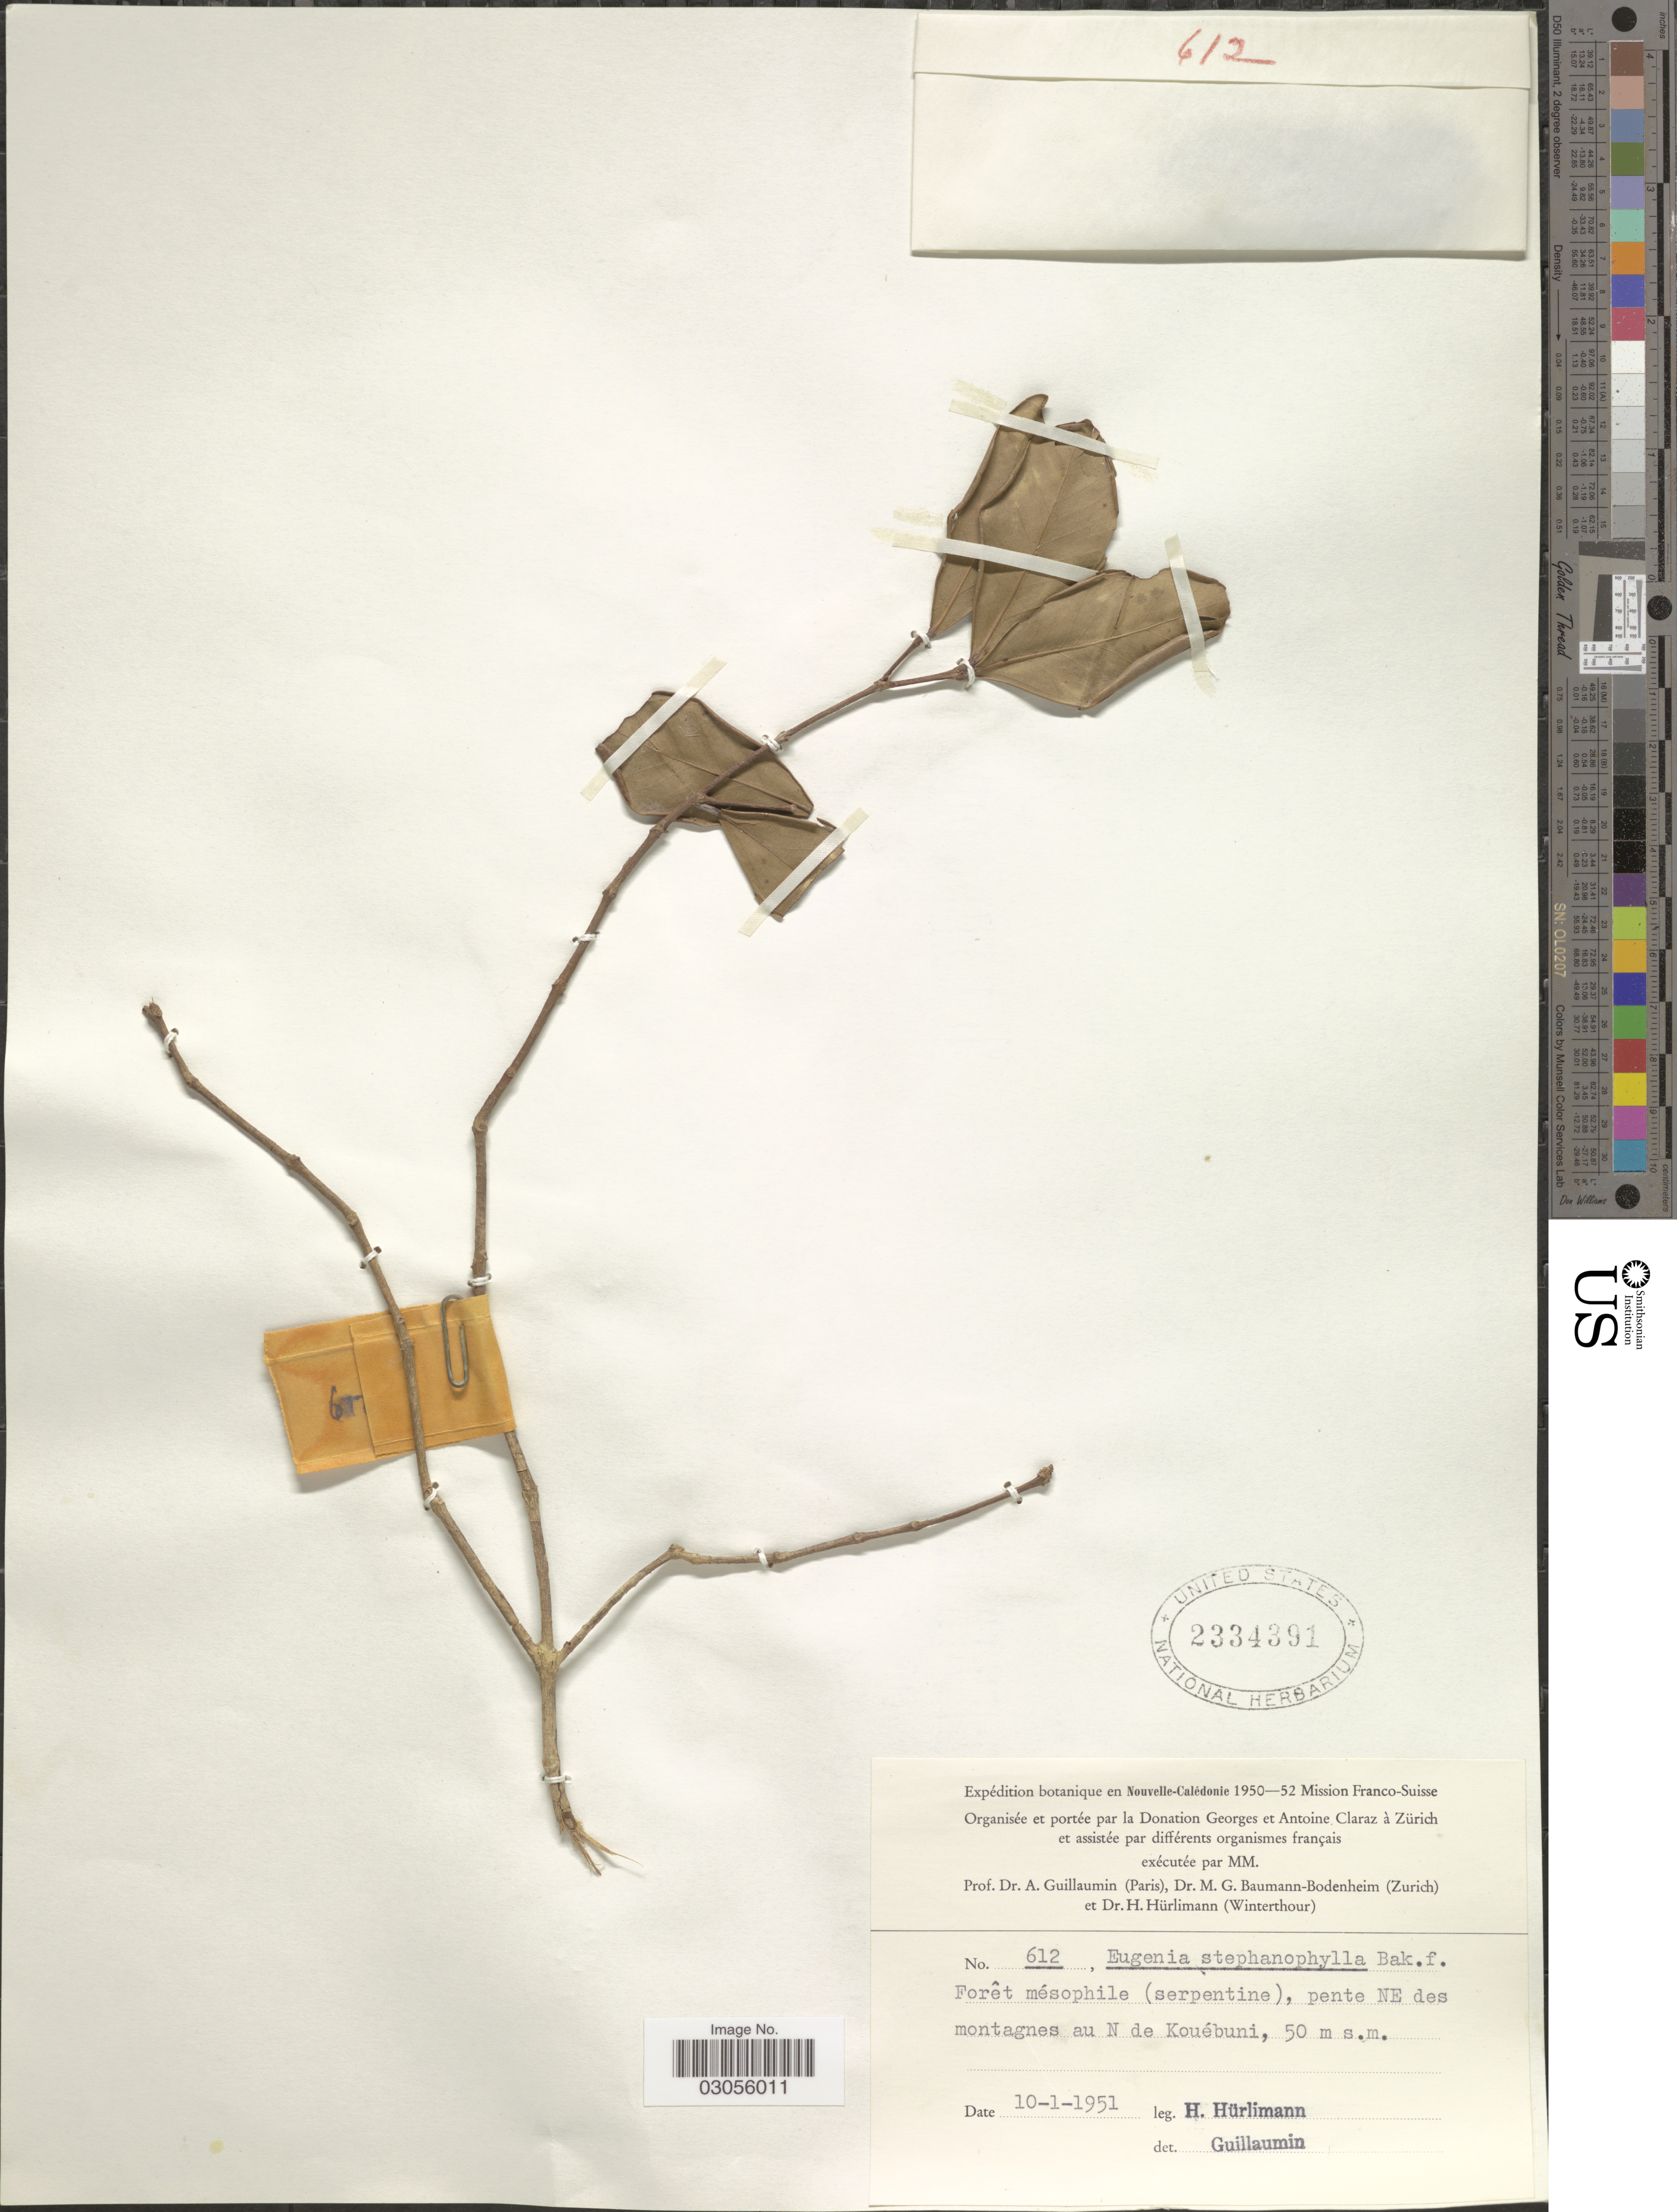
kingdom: Plantae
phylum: Tracheophyta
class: Magnoliopsida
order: Myrtales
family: Myrtaceae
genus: Eugenia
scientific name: Eugenia stephanophylla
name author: Baker f.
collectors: H. Hürlimann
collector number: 612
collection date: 1951-01-10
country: New Caledonia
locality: Forêt mésophile (serpentine), pente NE des montagnes au N de Kouébuni.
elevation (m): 50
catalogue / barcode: US 2334391